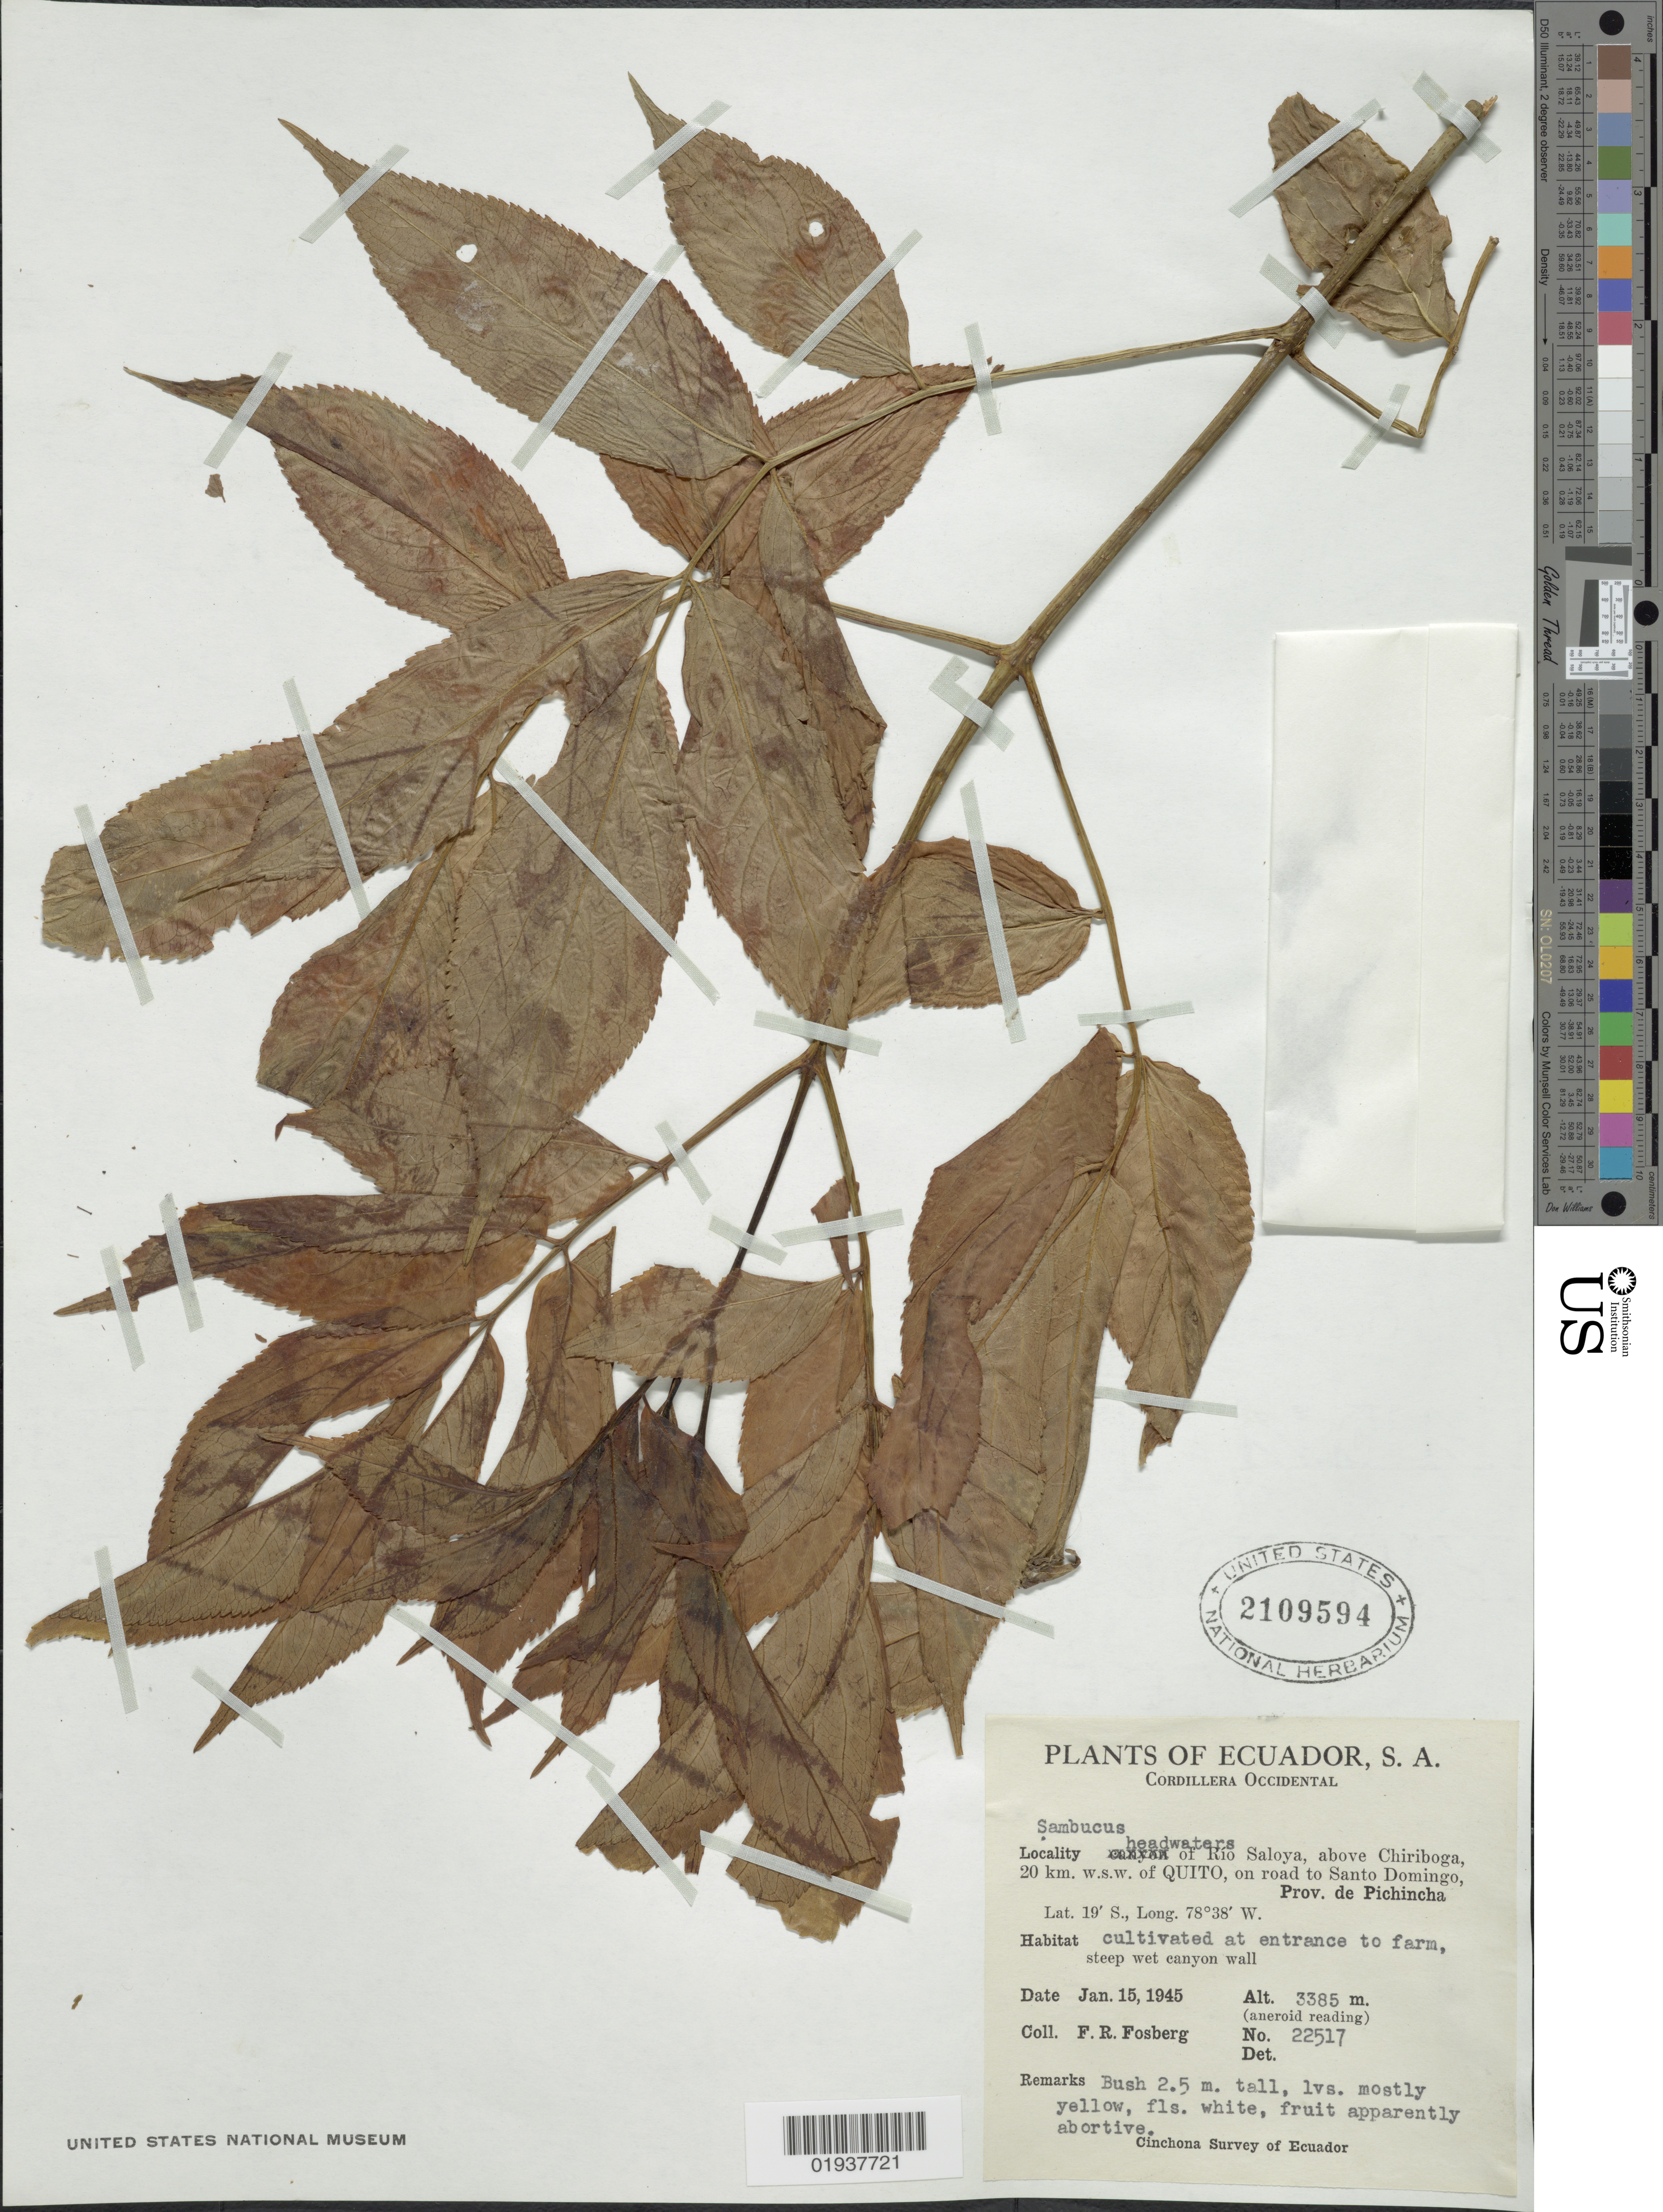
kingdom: Plantae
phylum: Tracheophyta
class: Magnoliopsida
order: Dipsacales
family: Viburnaceae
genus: Sambucus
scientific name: Sambucus sp.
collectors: F. R. Fosberg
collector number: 22517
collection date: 1945-01-15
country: Ecuador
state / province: Pichincha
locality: Cordillera Occidental, Headwaters of Rio Saloya, above Chiriboga, 20 km. w.s.w. of Quito, on road to Santo Domingo.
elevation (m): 3385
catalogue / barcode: US 2109594